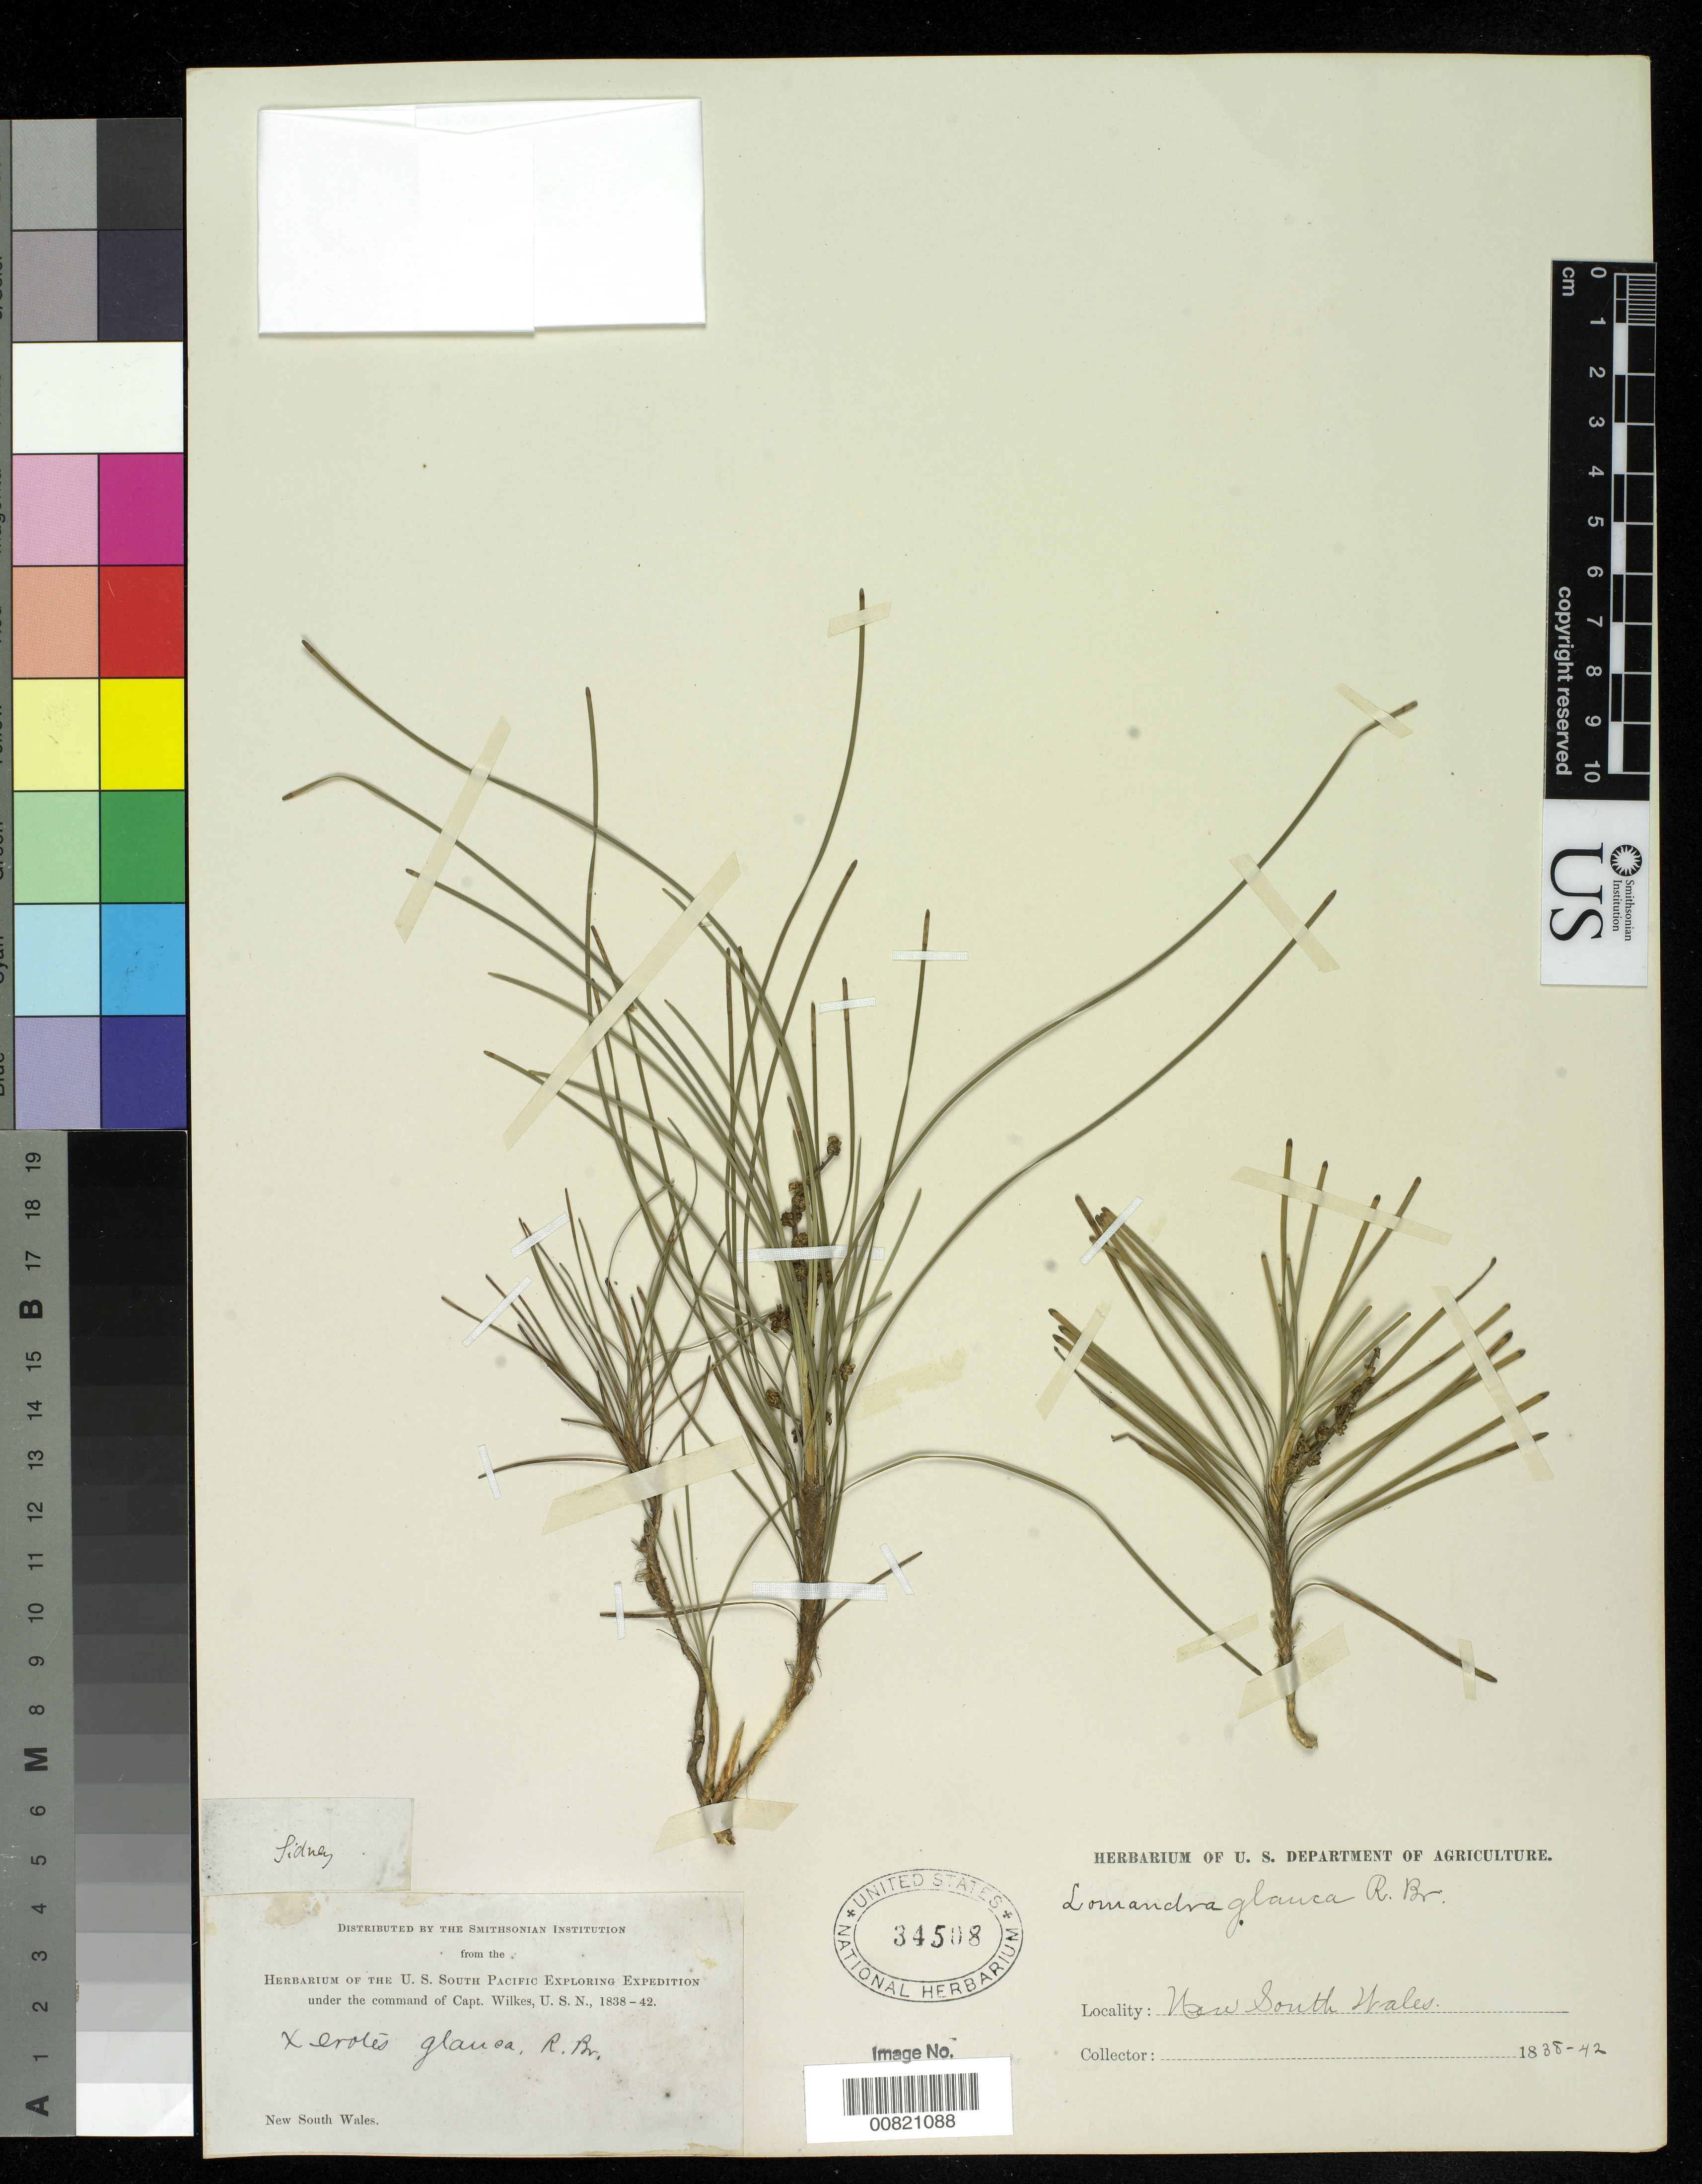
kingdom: Plantae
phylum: Tracheophyta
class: Liliopsida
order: Asparagales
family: Asparagaceae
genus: Lomandra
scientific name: Lomandra glauca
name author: (R. Br.) Ewart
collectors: Wilkes Explor. Exped.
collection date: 1838/1842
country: Australia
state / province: New South Wales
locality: New South Wales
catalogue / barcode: US 34508